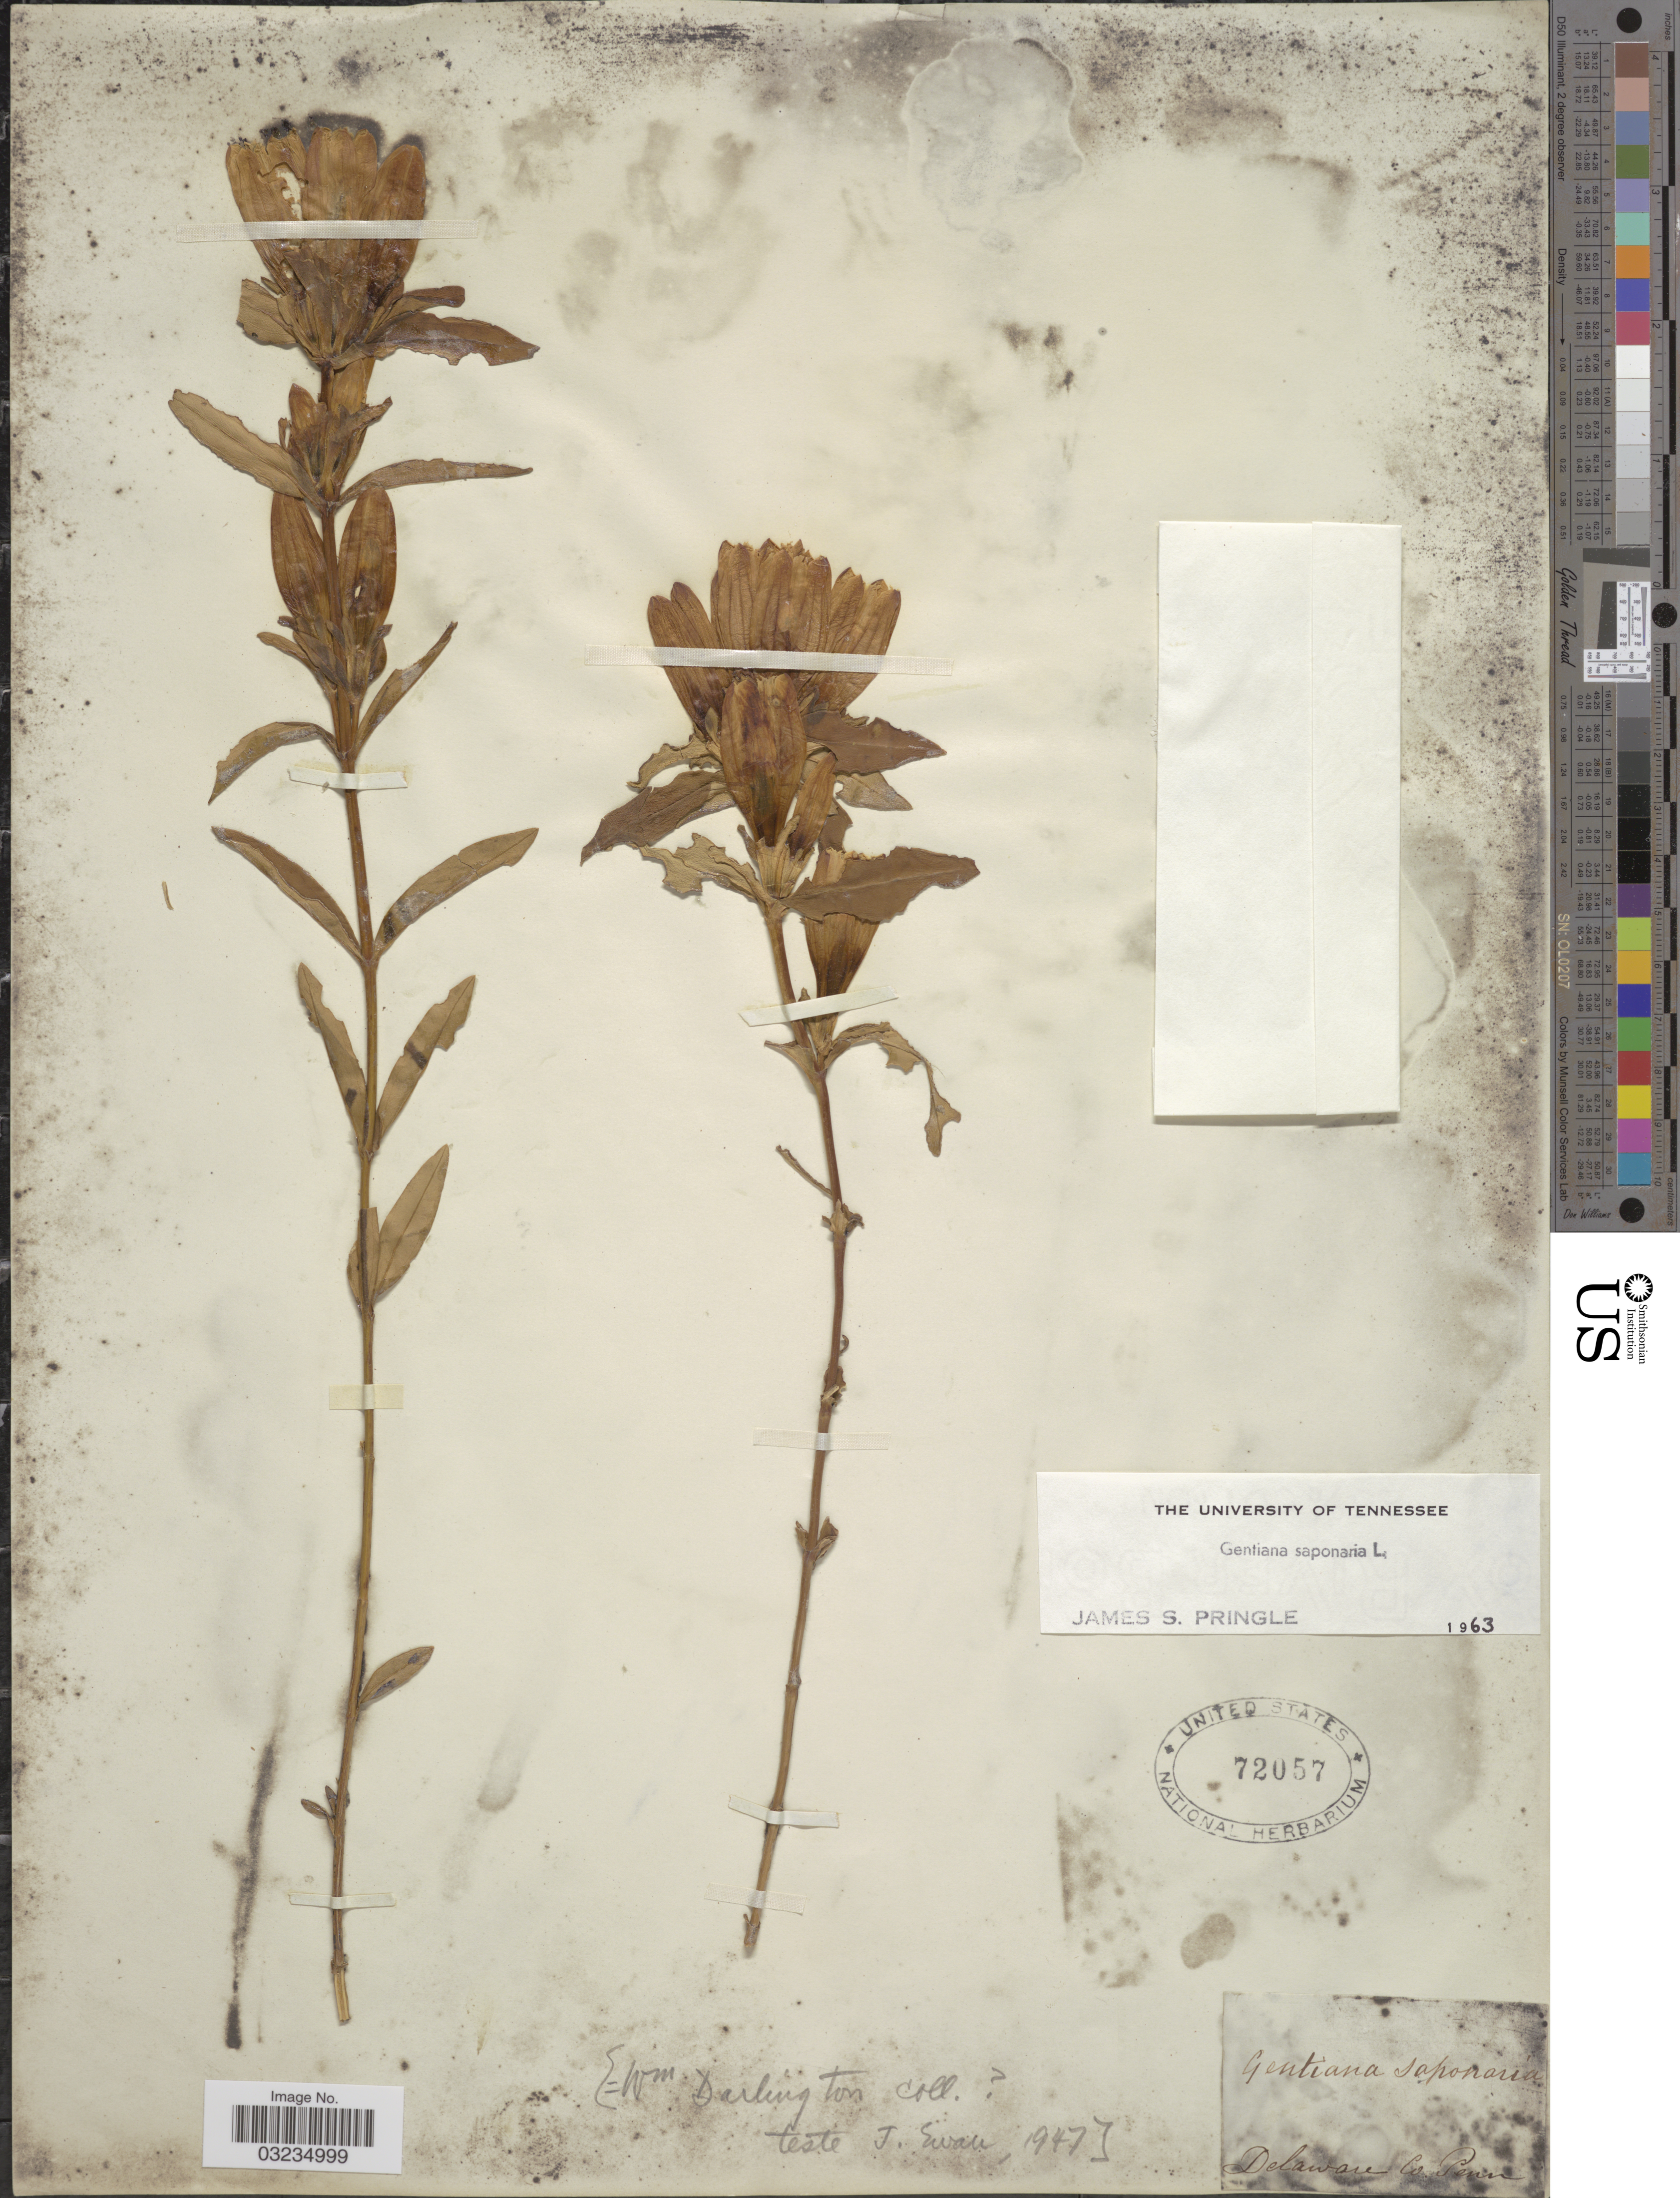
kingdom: Plantae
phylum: Tracheophyta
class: Magnoliopsida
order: Gentianales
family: Gentianaceae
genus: Gentiana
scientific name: Gentiana saponaria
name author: L.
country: United States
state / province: Pennsylvania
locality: Delaware Co.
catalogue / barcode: US 72057